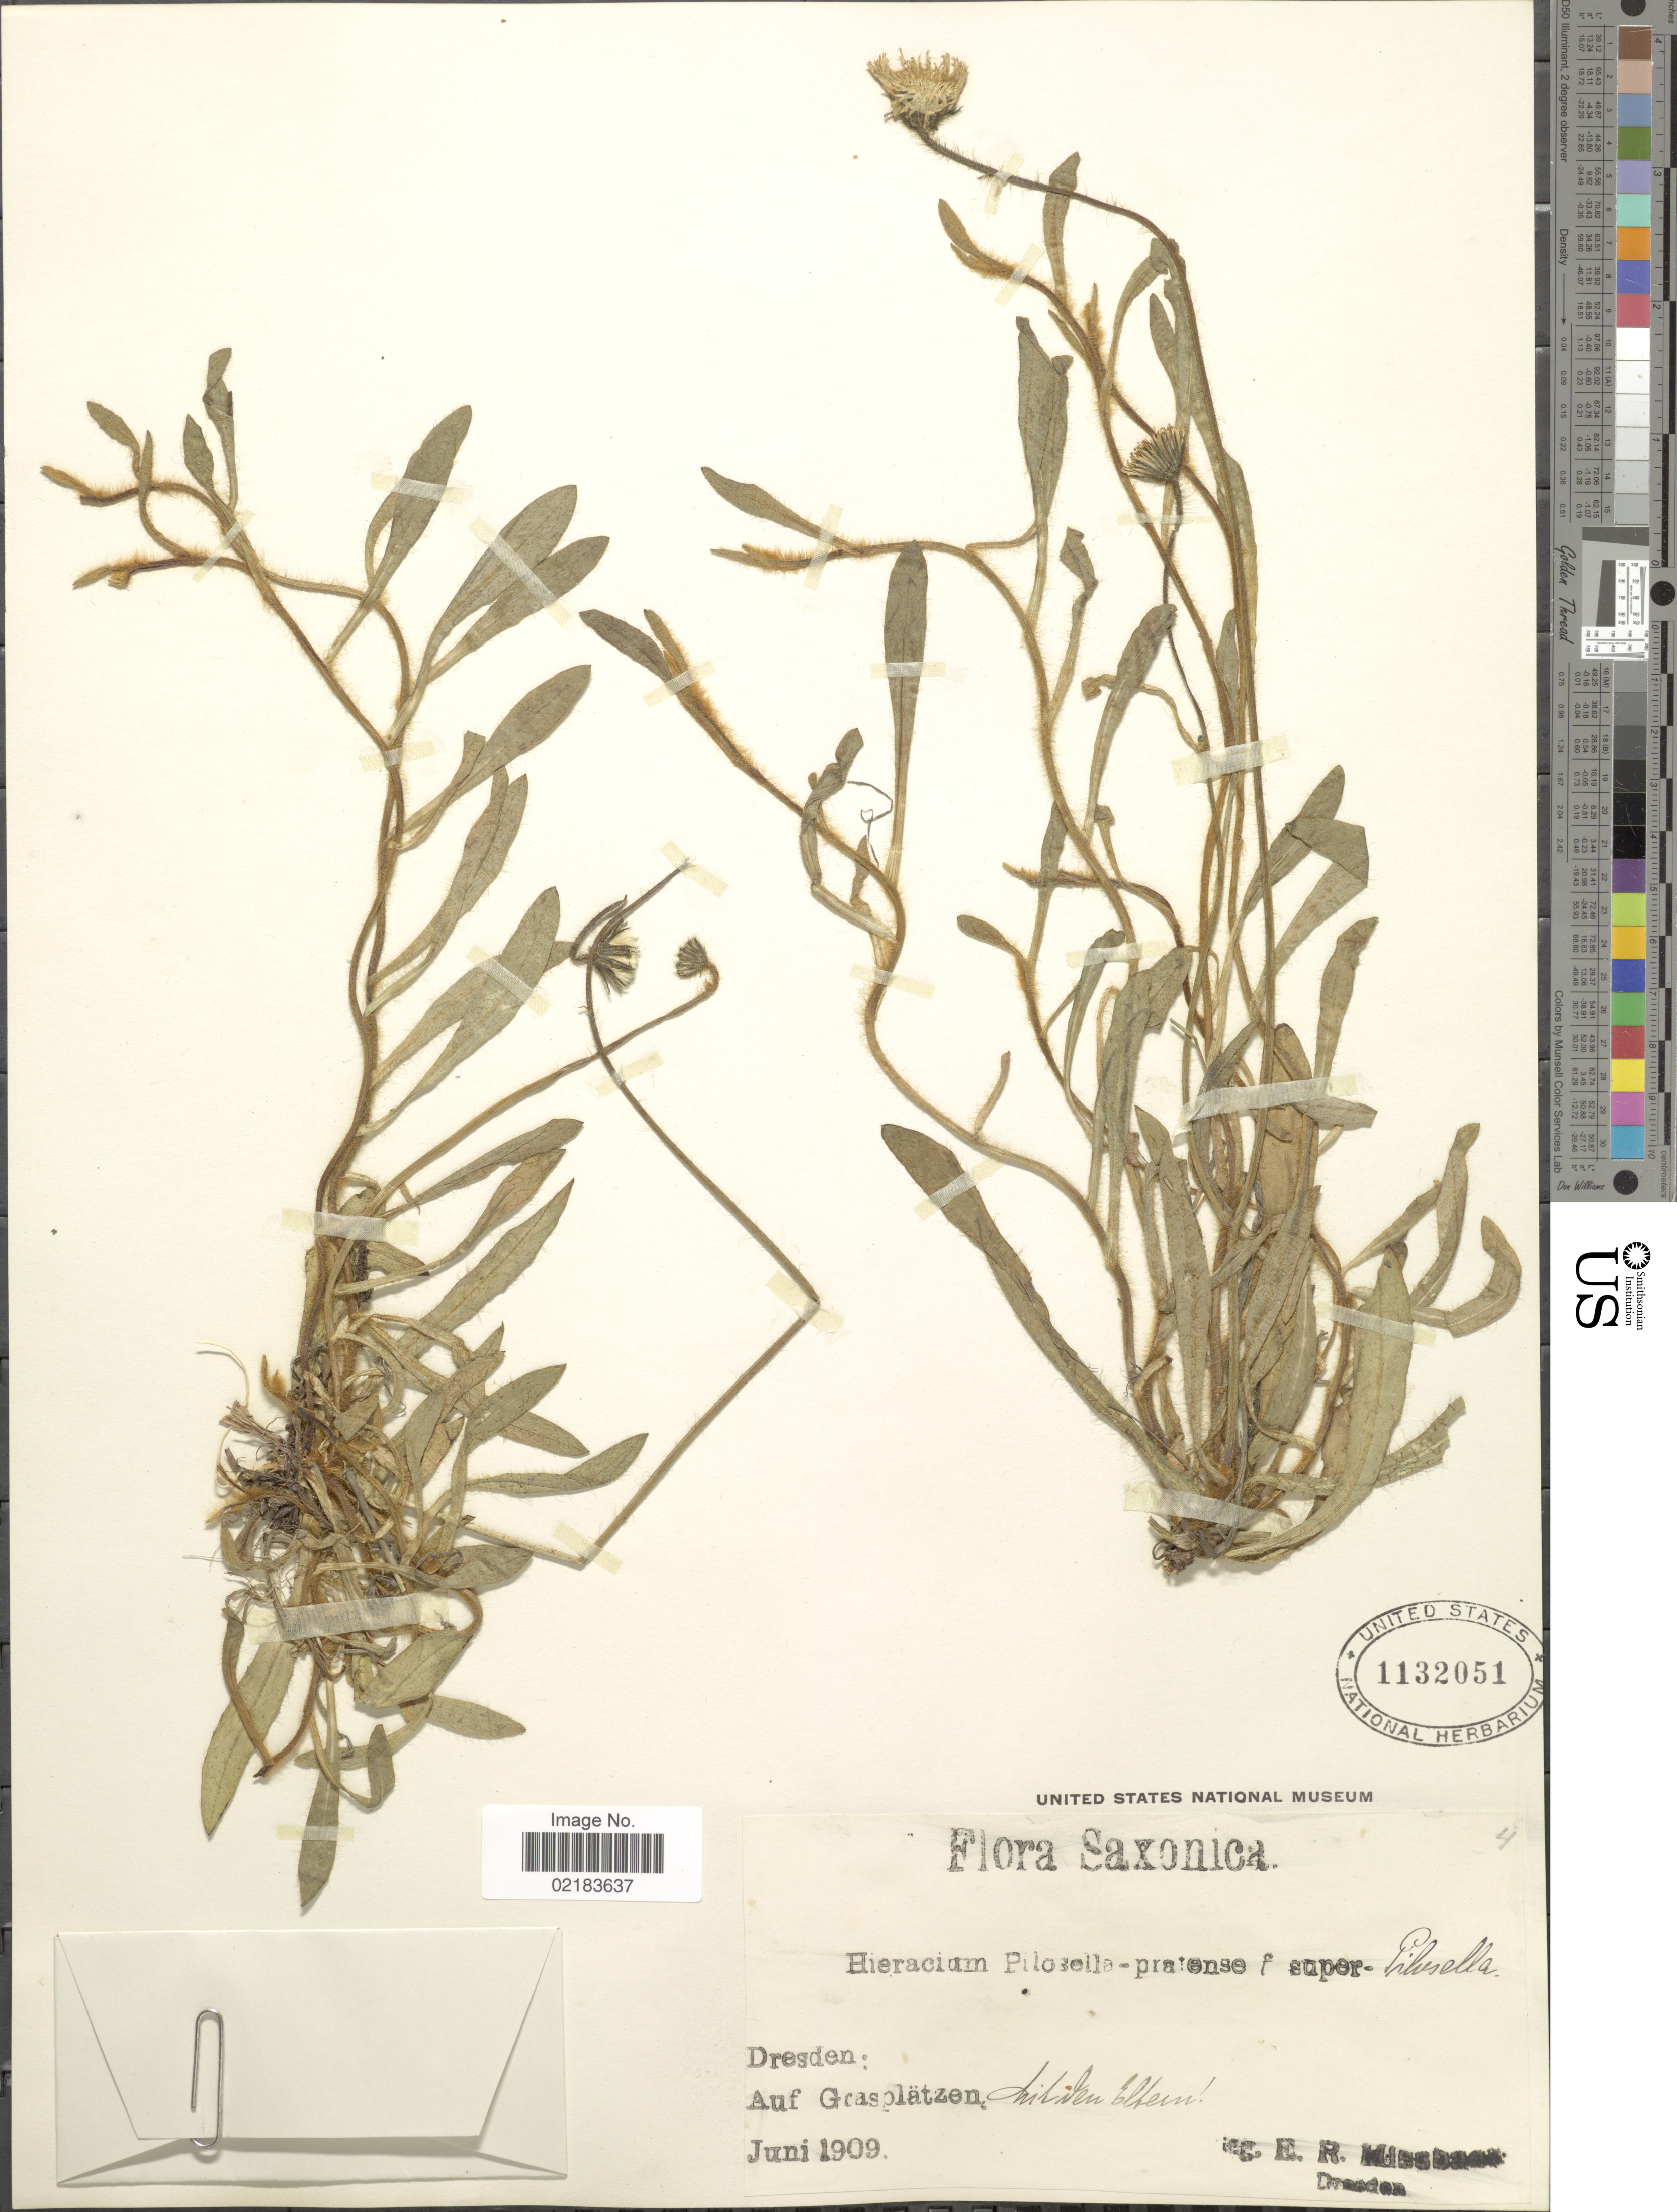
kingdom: Plantae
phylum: Tracheophyta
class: Magnoliopsida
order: Asterales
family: Asteraceae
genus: Pilosella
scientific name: Pilosella sp.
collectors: E. Missbach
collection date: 1909-06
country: Germany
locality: Saxonica. Dresden: Auf Grasplätzen, [illegible text]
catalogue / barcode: US 1132051